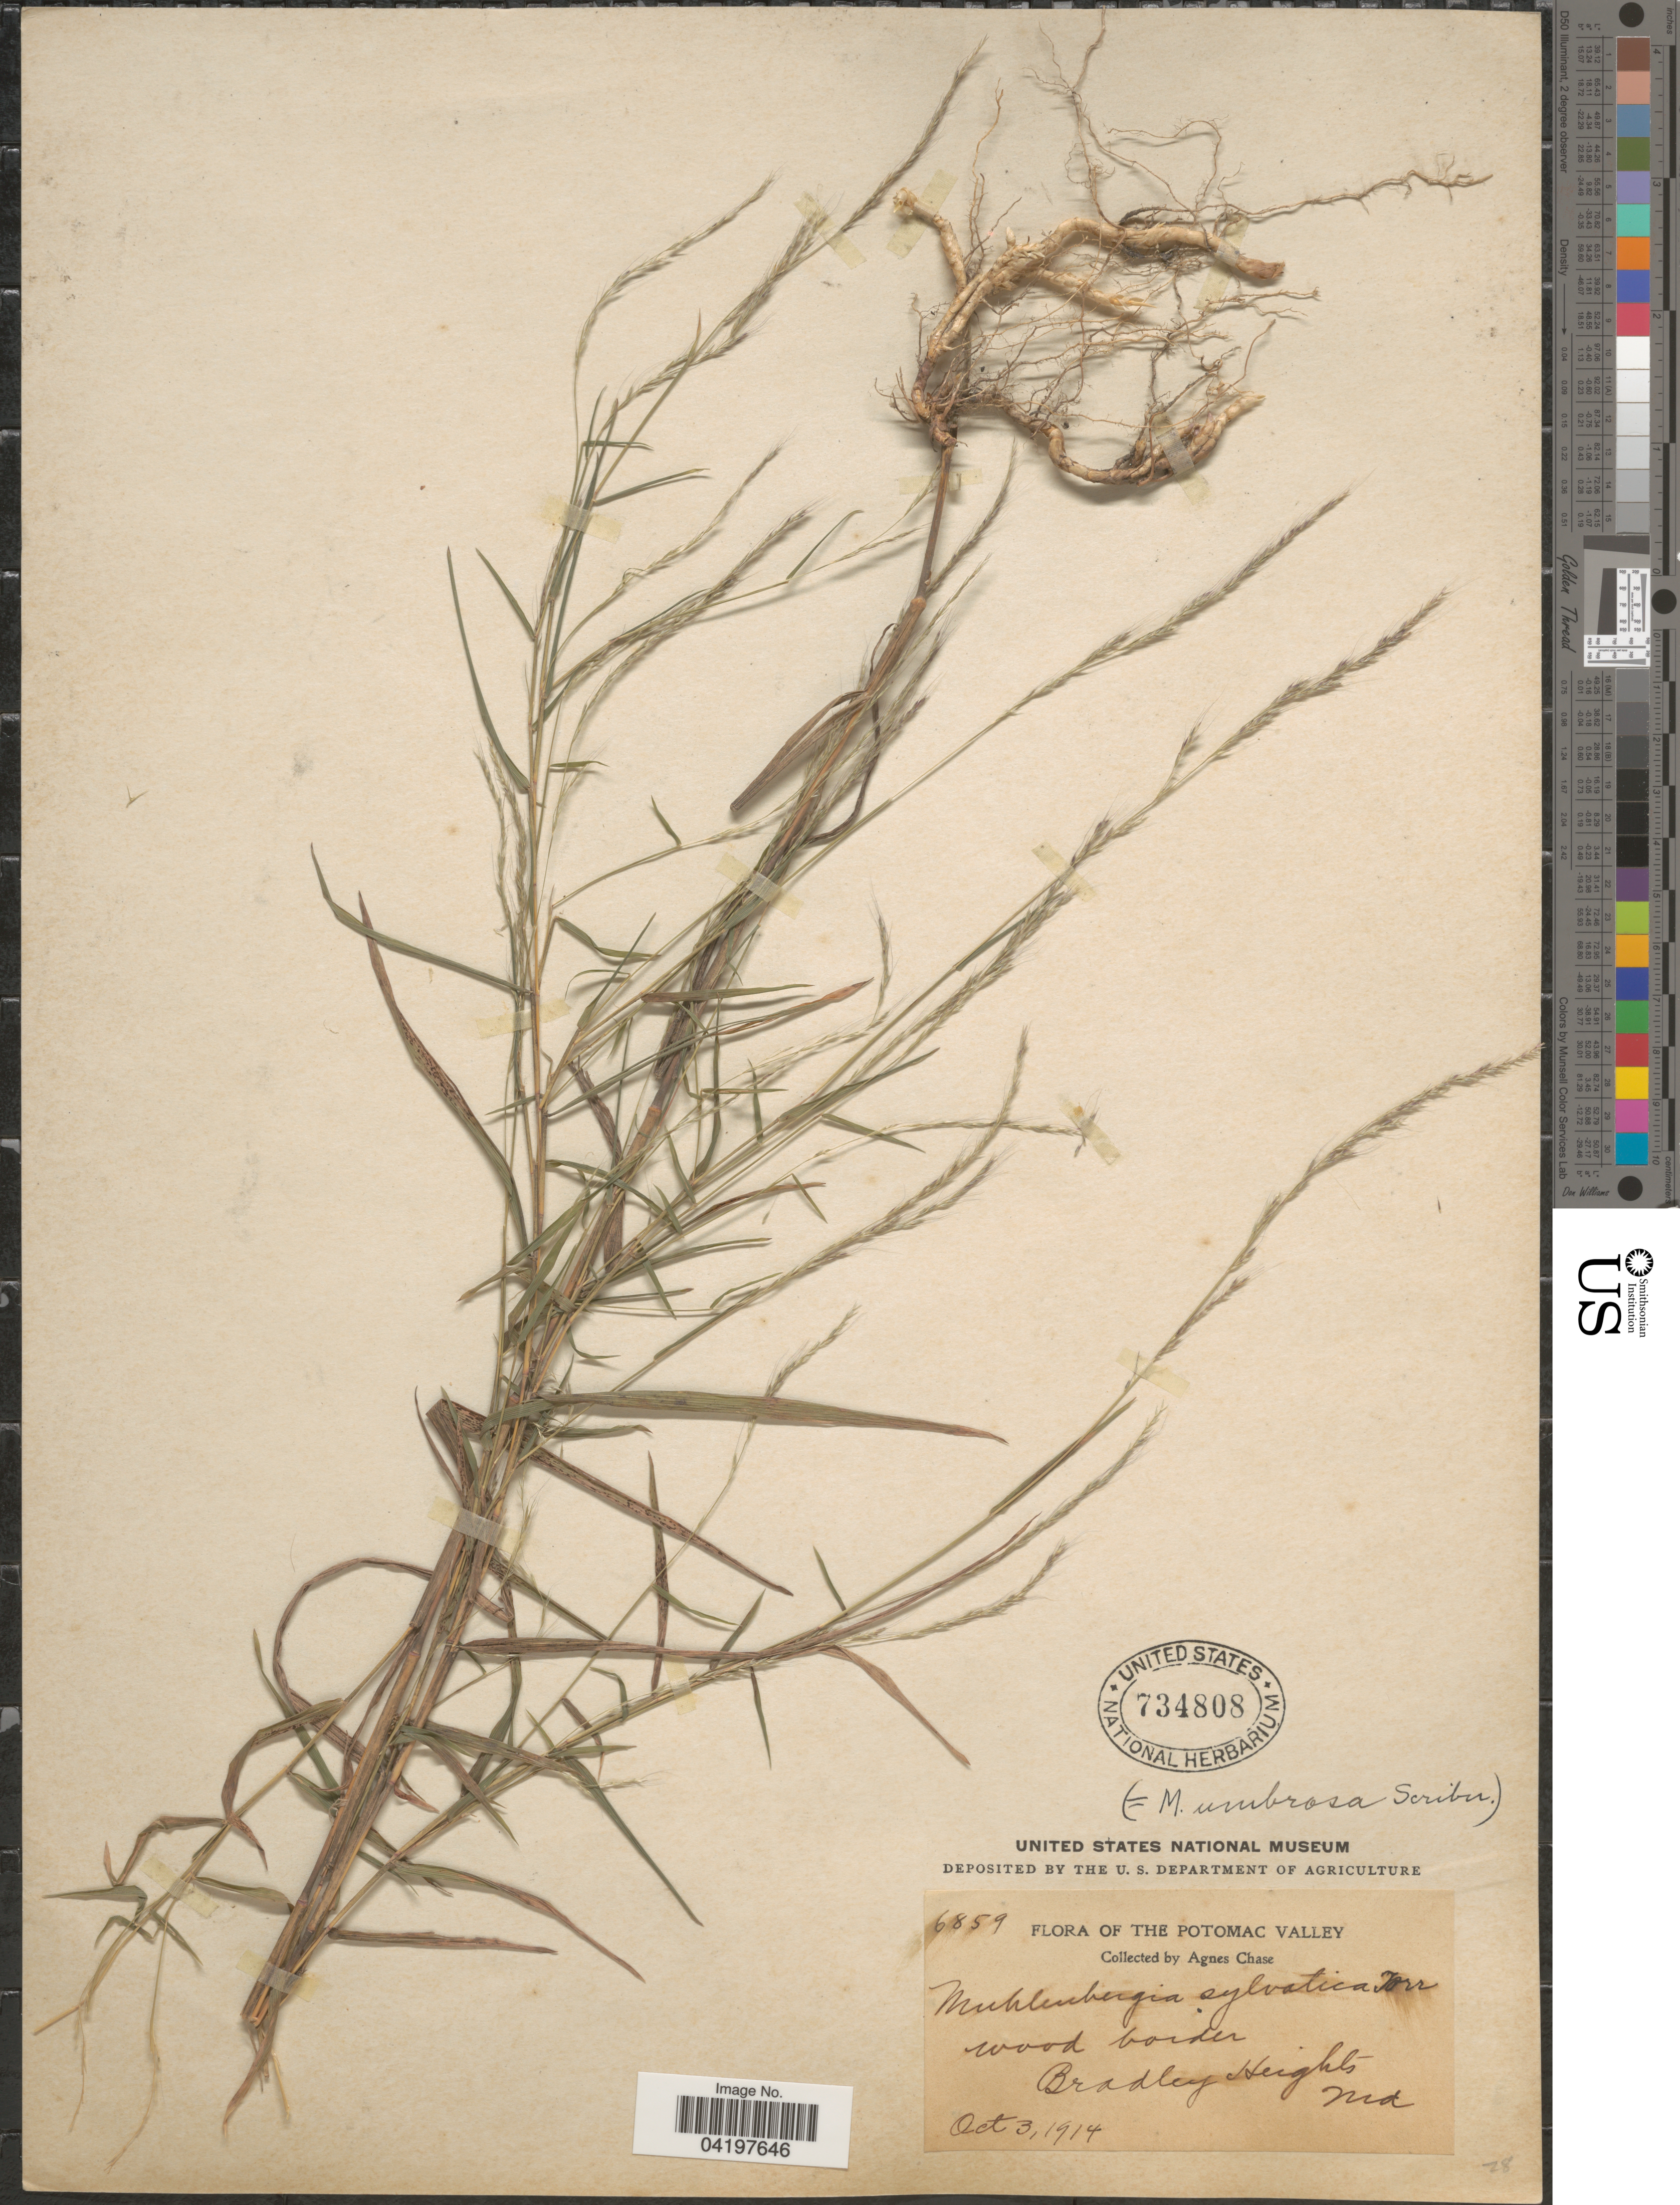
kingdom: Plantae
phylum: Tracheophyta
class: Liliopsida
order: Poales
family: Poaceae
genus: Muhlenbergia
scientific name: Muhlenbergia sylvatica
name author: (Torr.) Torr. ex A. Gray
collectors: A. Chase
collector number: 6859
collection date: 1914-10-03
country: United States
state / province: Maryland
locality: The Potomac Valley. Bradley Heights.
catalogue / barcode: US 734808